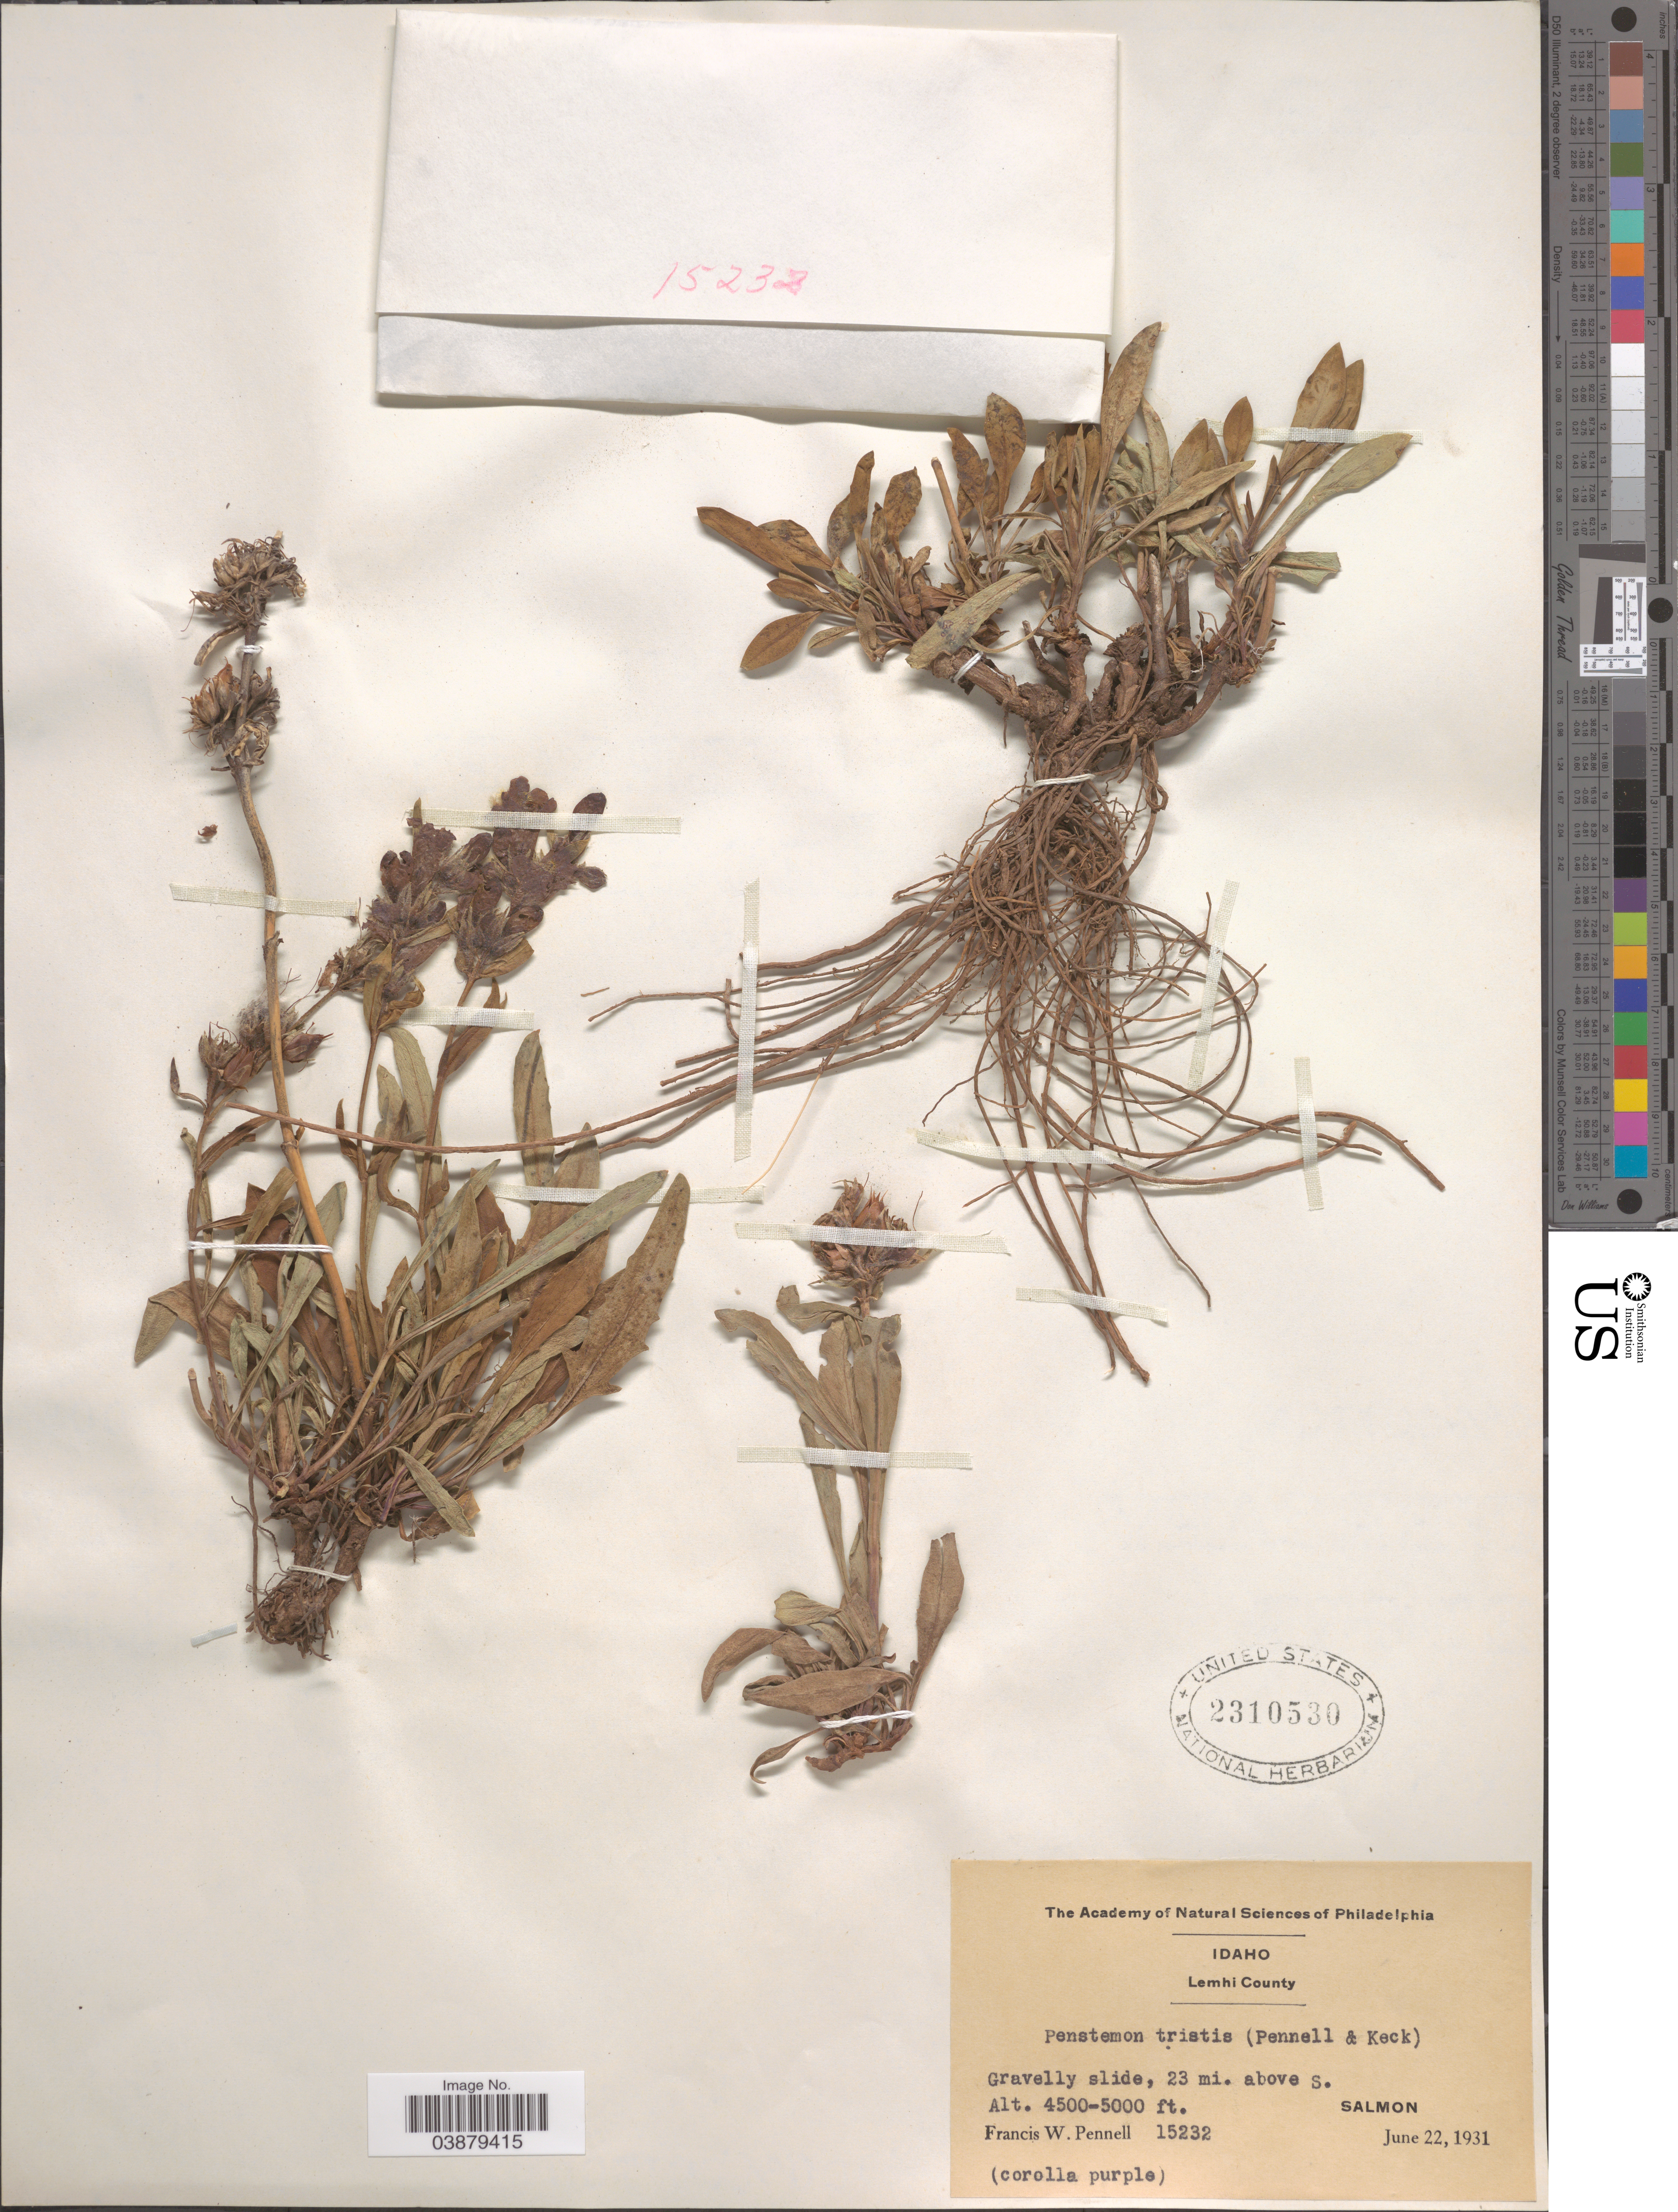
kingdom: Plantae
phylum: Tracheophyta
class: Magnoliopsida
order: Lamiales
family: Plantaginaceae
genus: Penstemon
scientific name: Penstemon sp.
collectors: F. W. Pennell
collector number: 15232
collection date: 1931-06-22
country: United States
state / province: Idaho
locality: Lemhi County. Gravelly slide, 23 mi. above S. Salmon.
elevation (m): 1372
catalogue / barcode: US 2310530